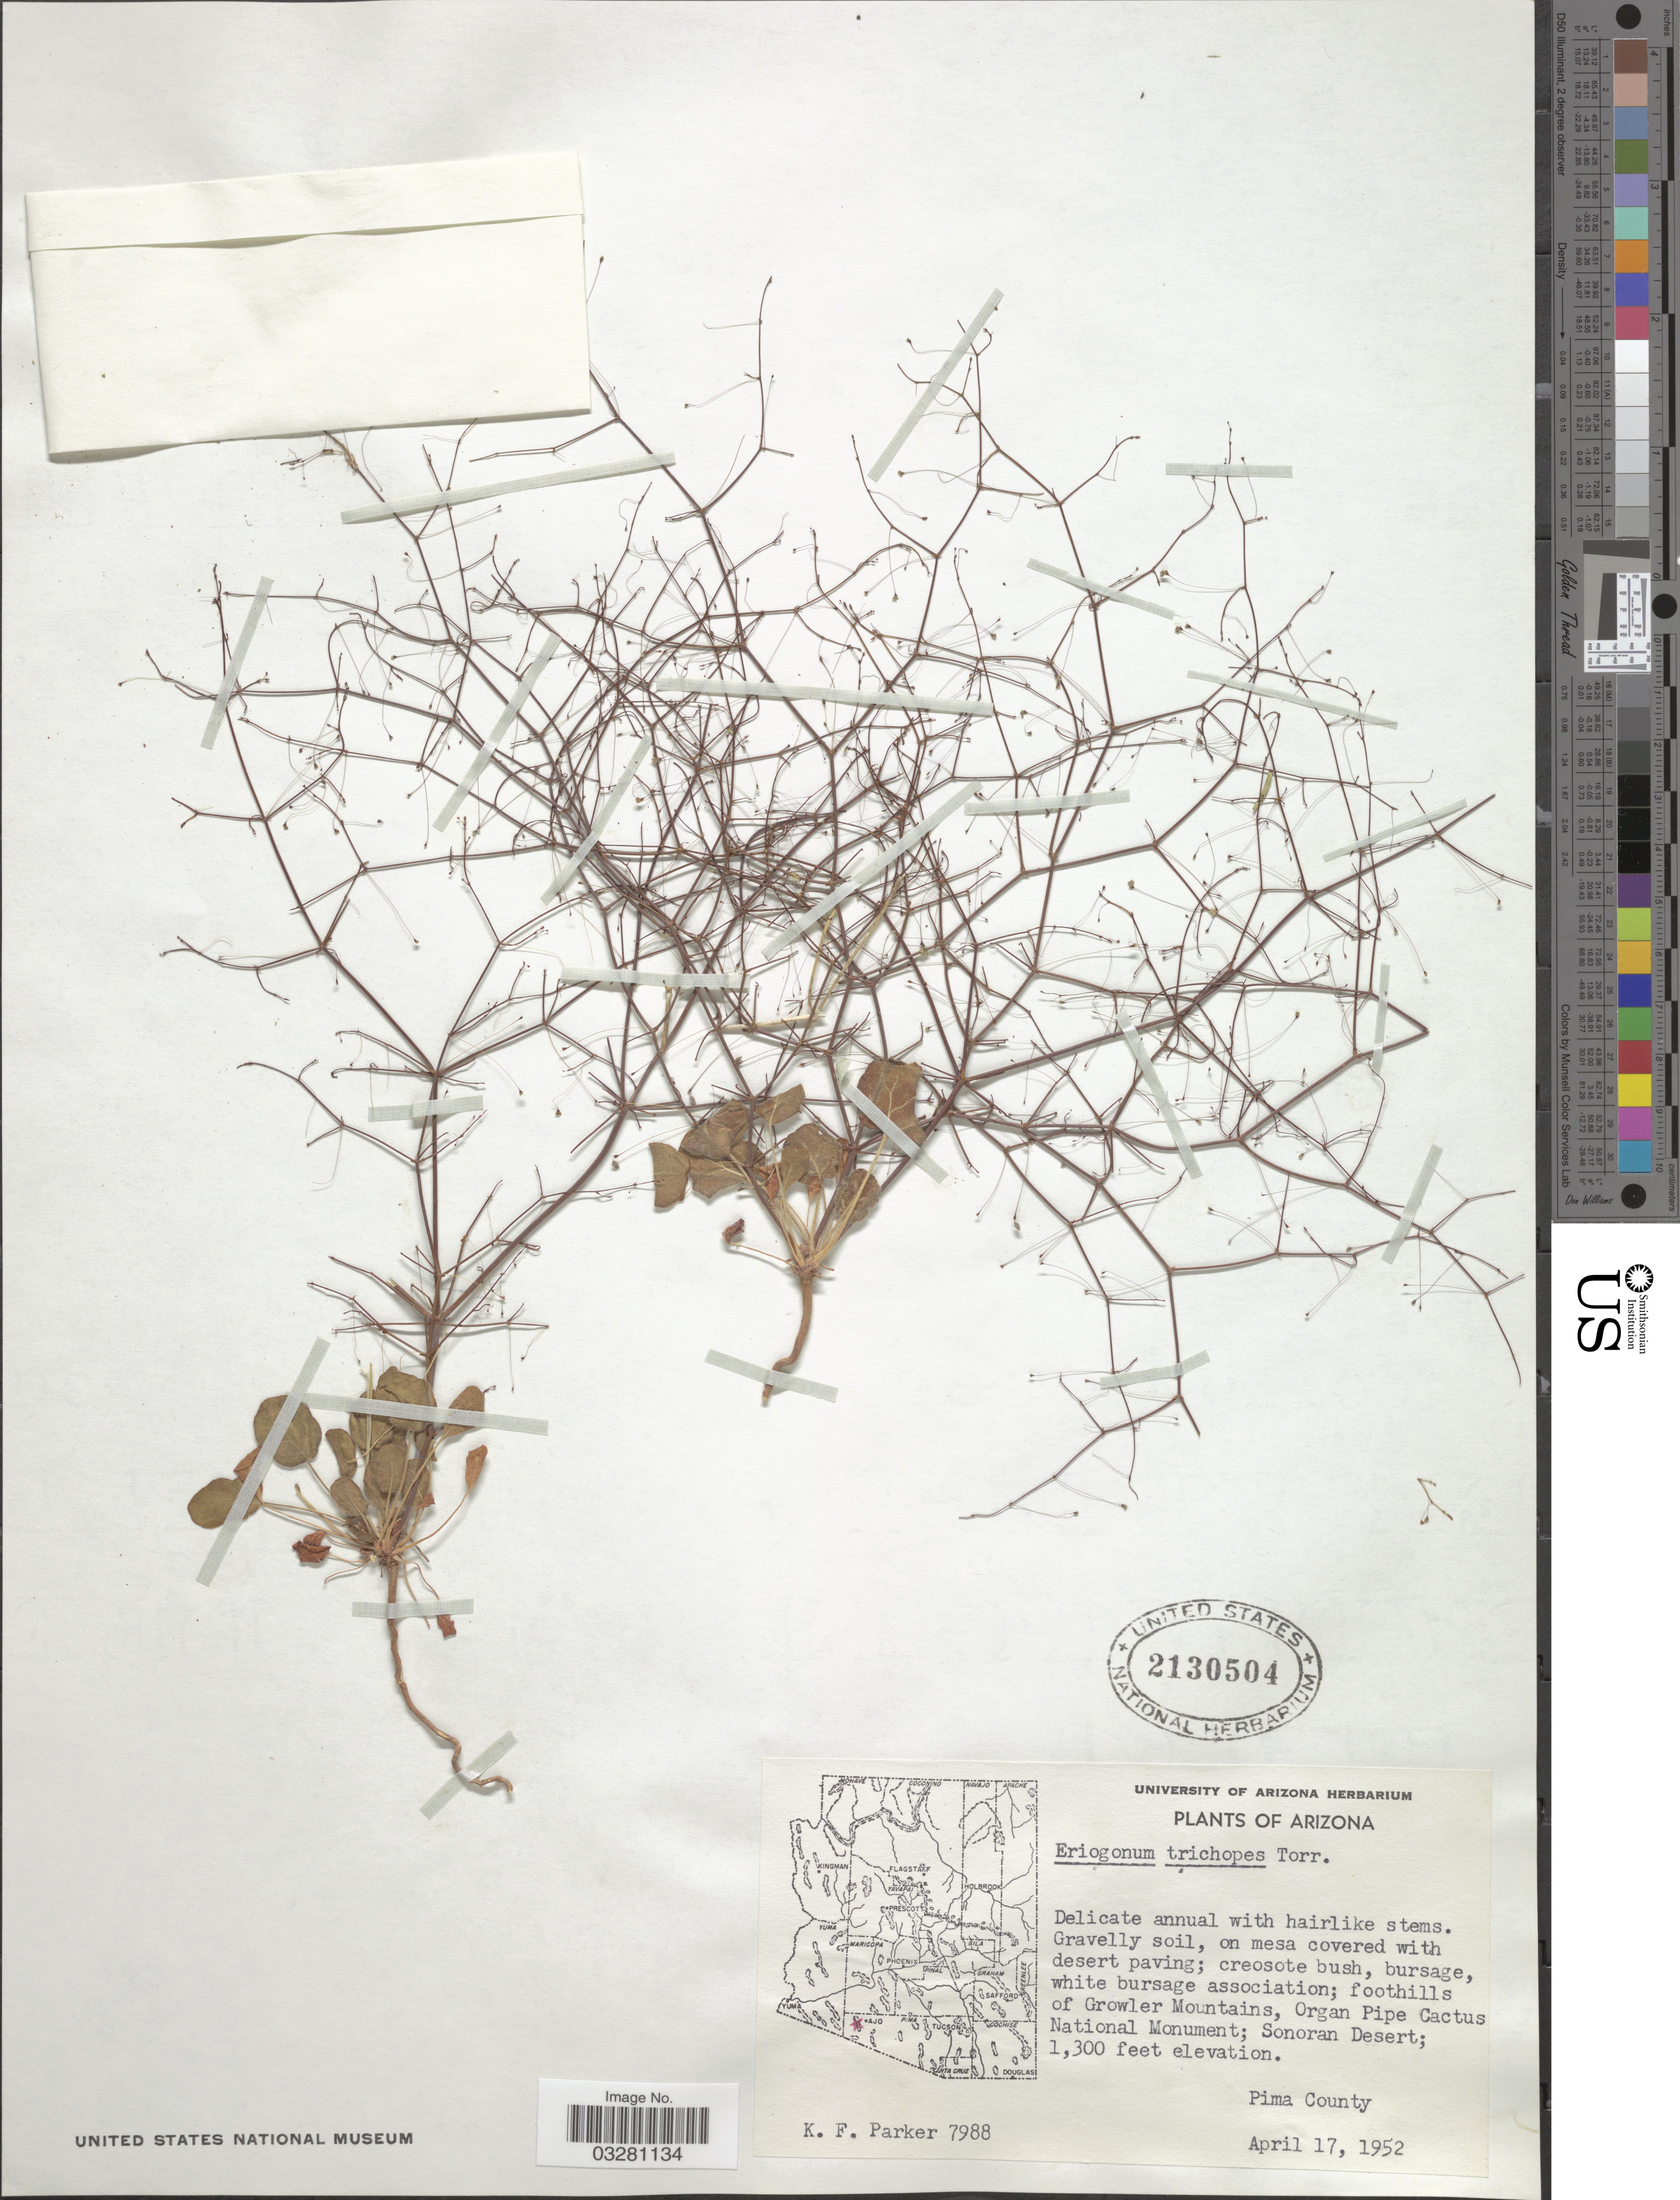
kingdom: Plantae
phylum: Tracheophyta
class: Magnoliopsida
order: Caryophyllales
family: Polygonaceae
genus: Eriogonum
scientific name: Eriogonum trichopes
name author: Torr.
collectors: K. F. Parker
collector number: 7988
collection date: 1952-04-17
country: United States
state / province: Arizona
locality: Foothills of Growler Mountains, Organ Pipe Cactus National Monument; Sonoran Desert. Pima County.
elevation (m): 396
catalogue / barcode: US 2130504